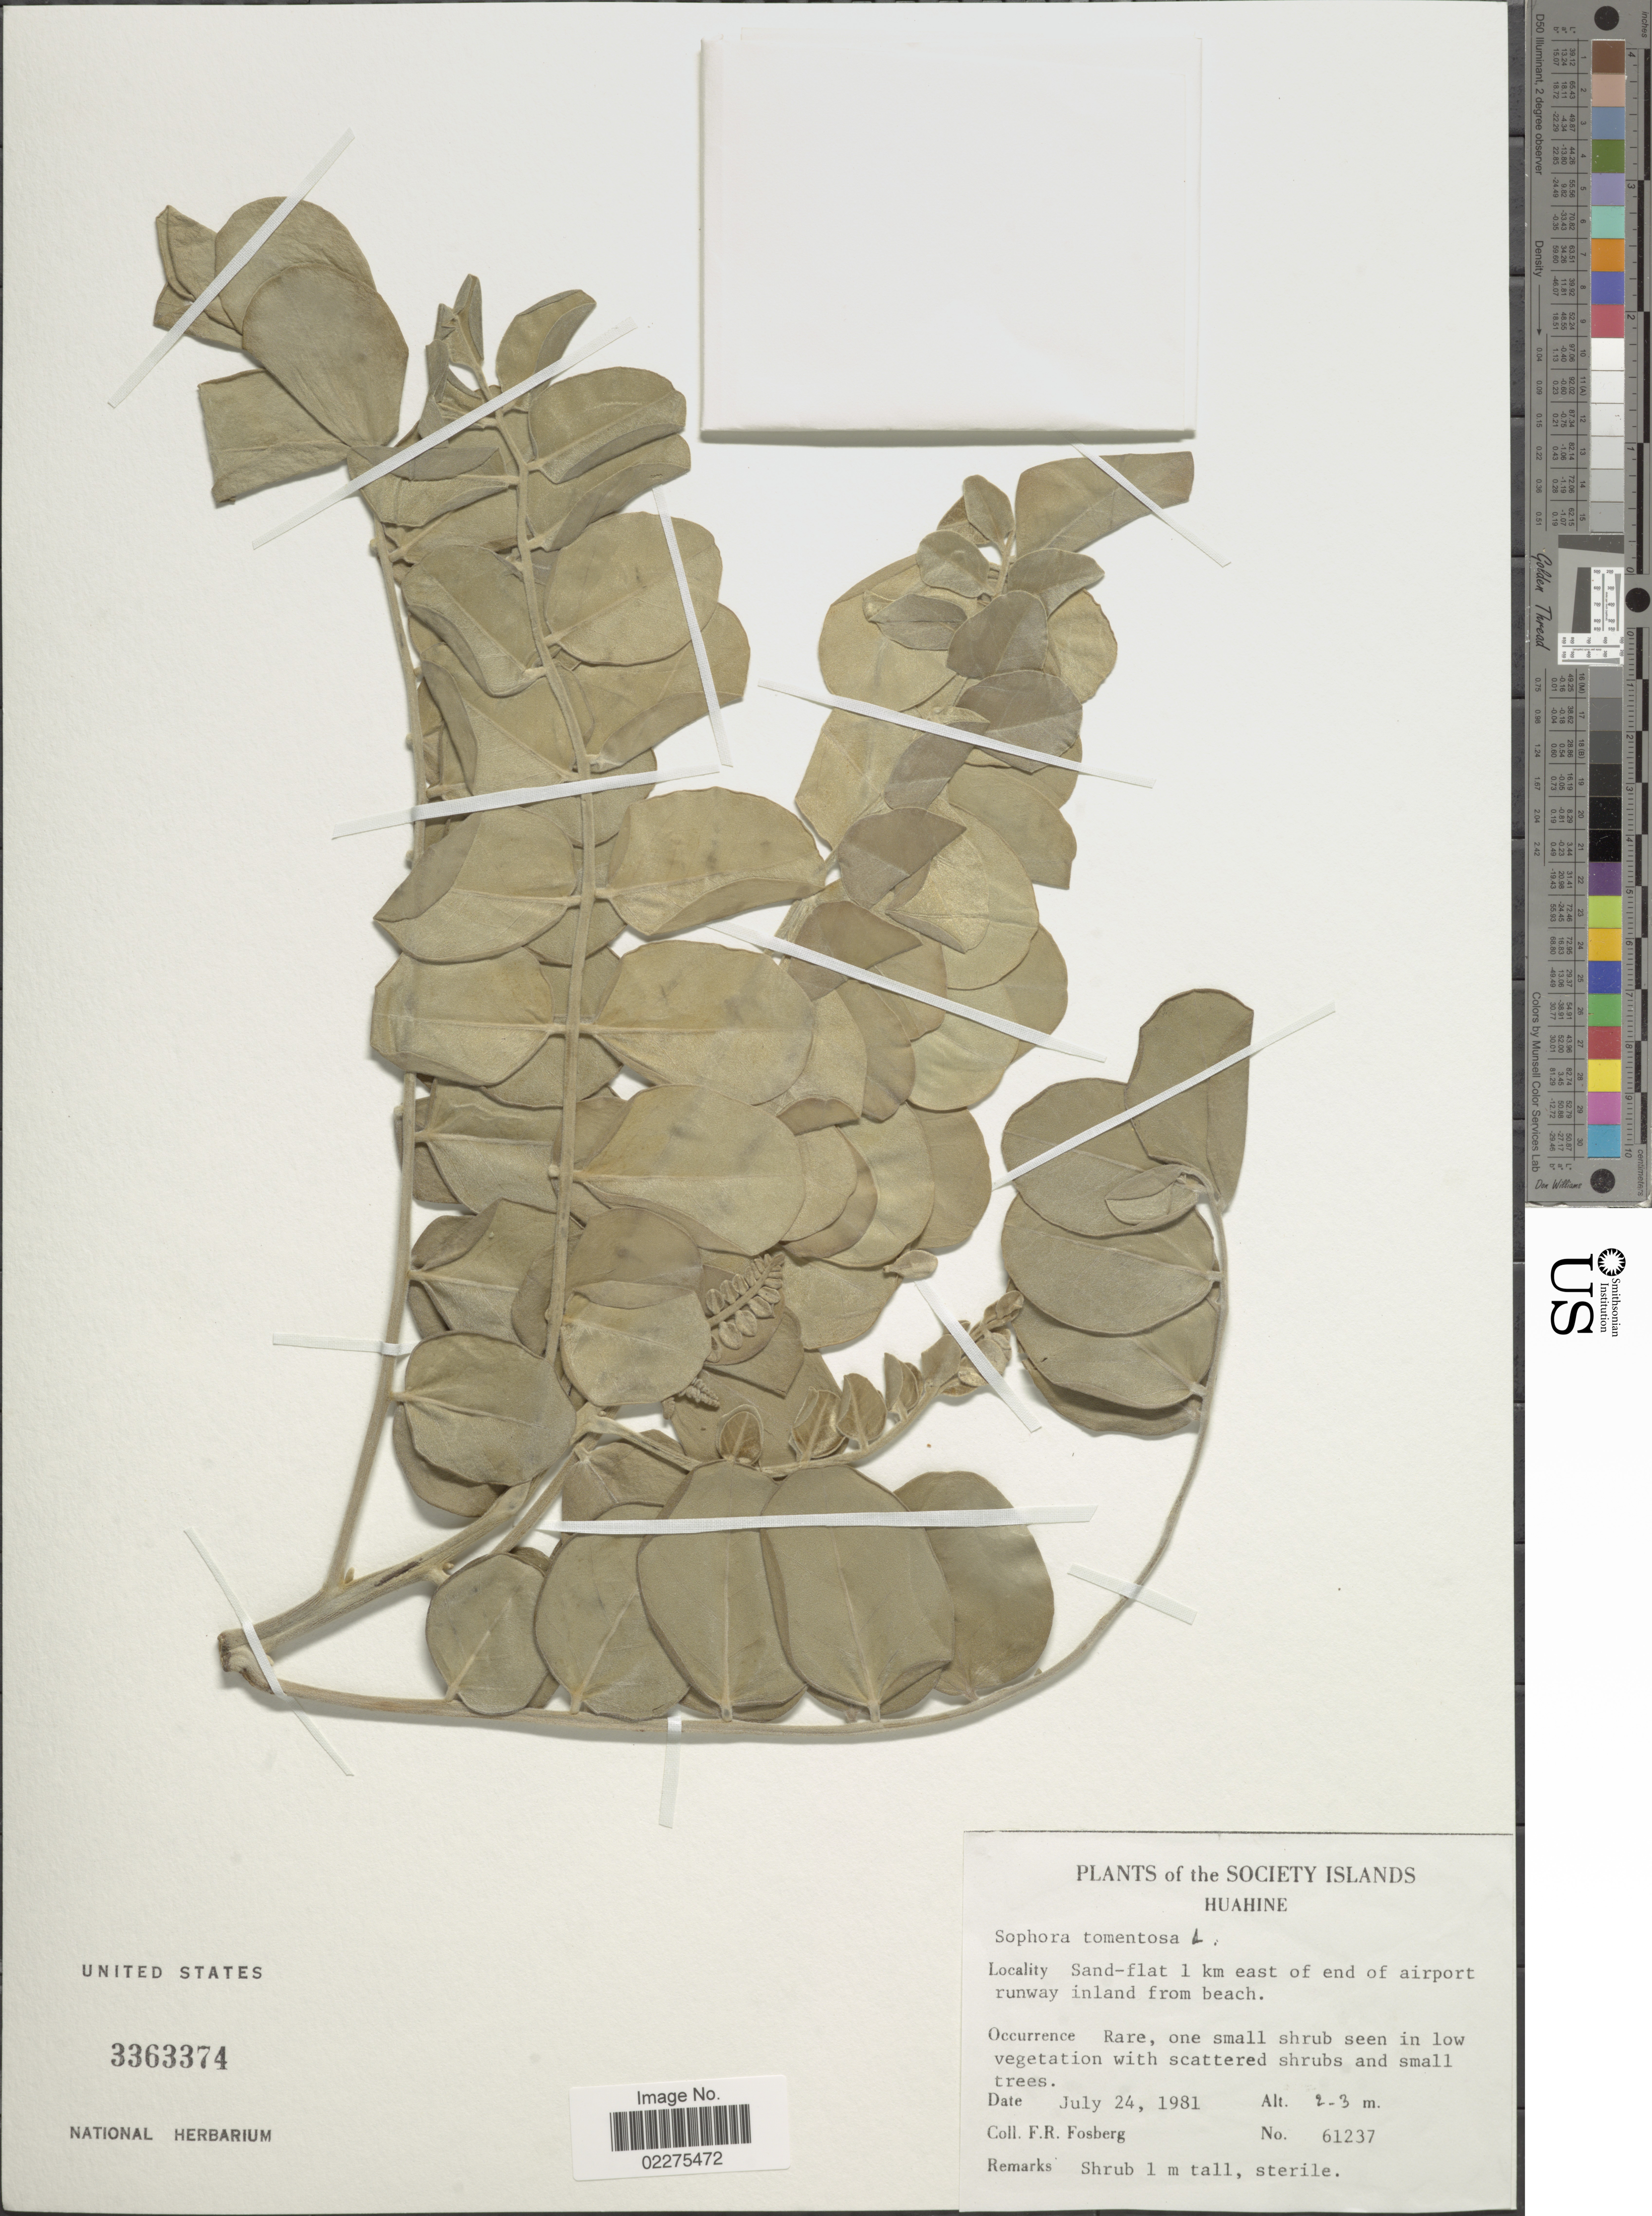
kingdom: Plantae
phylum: Tracheophyta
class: Magnoliopsida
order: Fabales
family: Fabaceae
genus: Sophora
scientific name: Sophora tomentosa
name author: L.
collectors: F. R. Fosberg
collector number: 61237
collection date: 1981-07-24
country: French Polynesia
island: Huahine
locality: Society Islands. Huahine. Sand-flat 1 km east of end of airport runway inland from beach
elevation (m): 2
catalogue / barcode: US 3363374